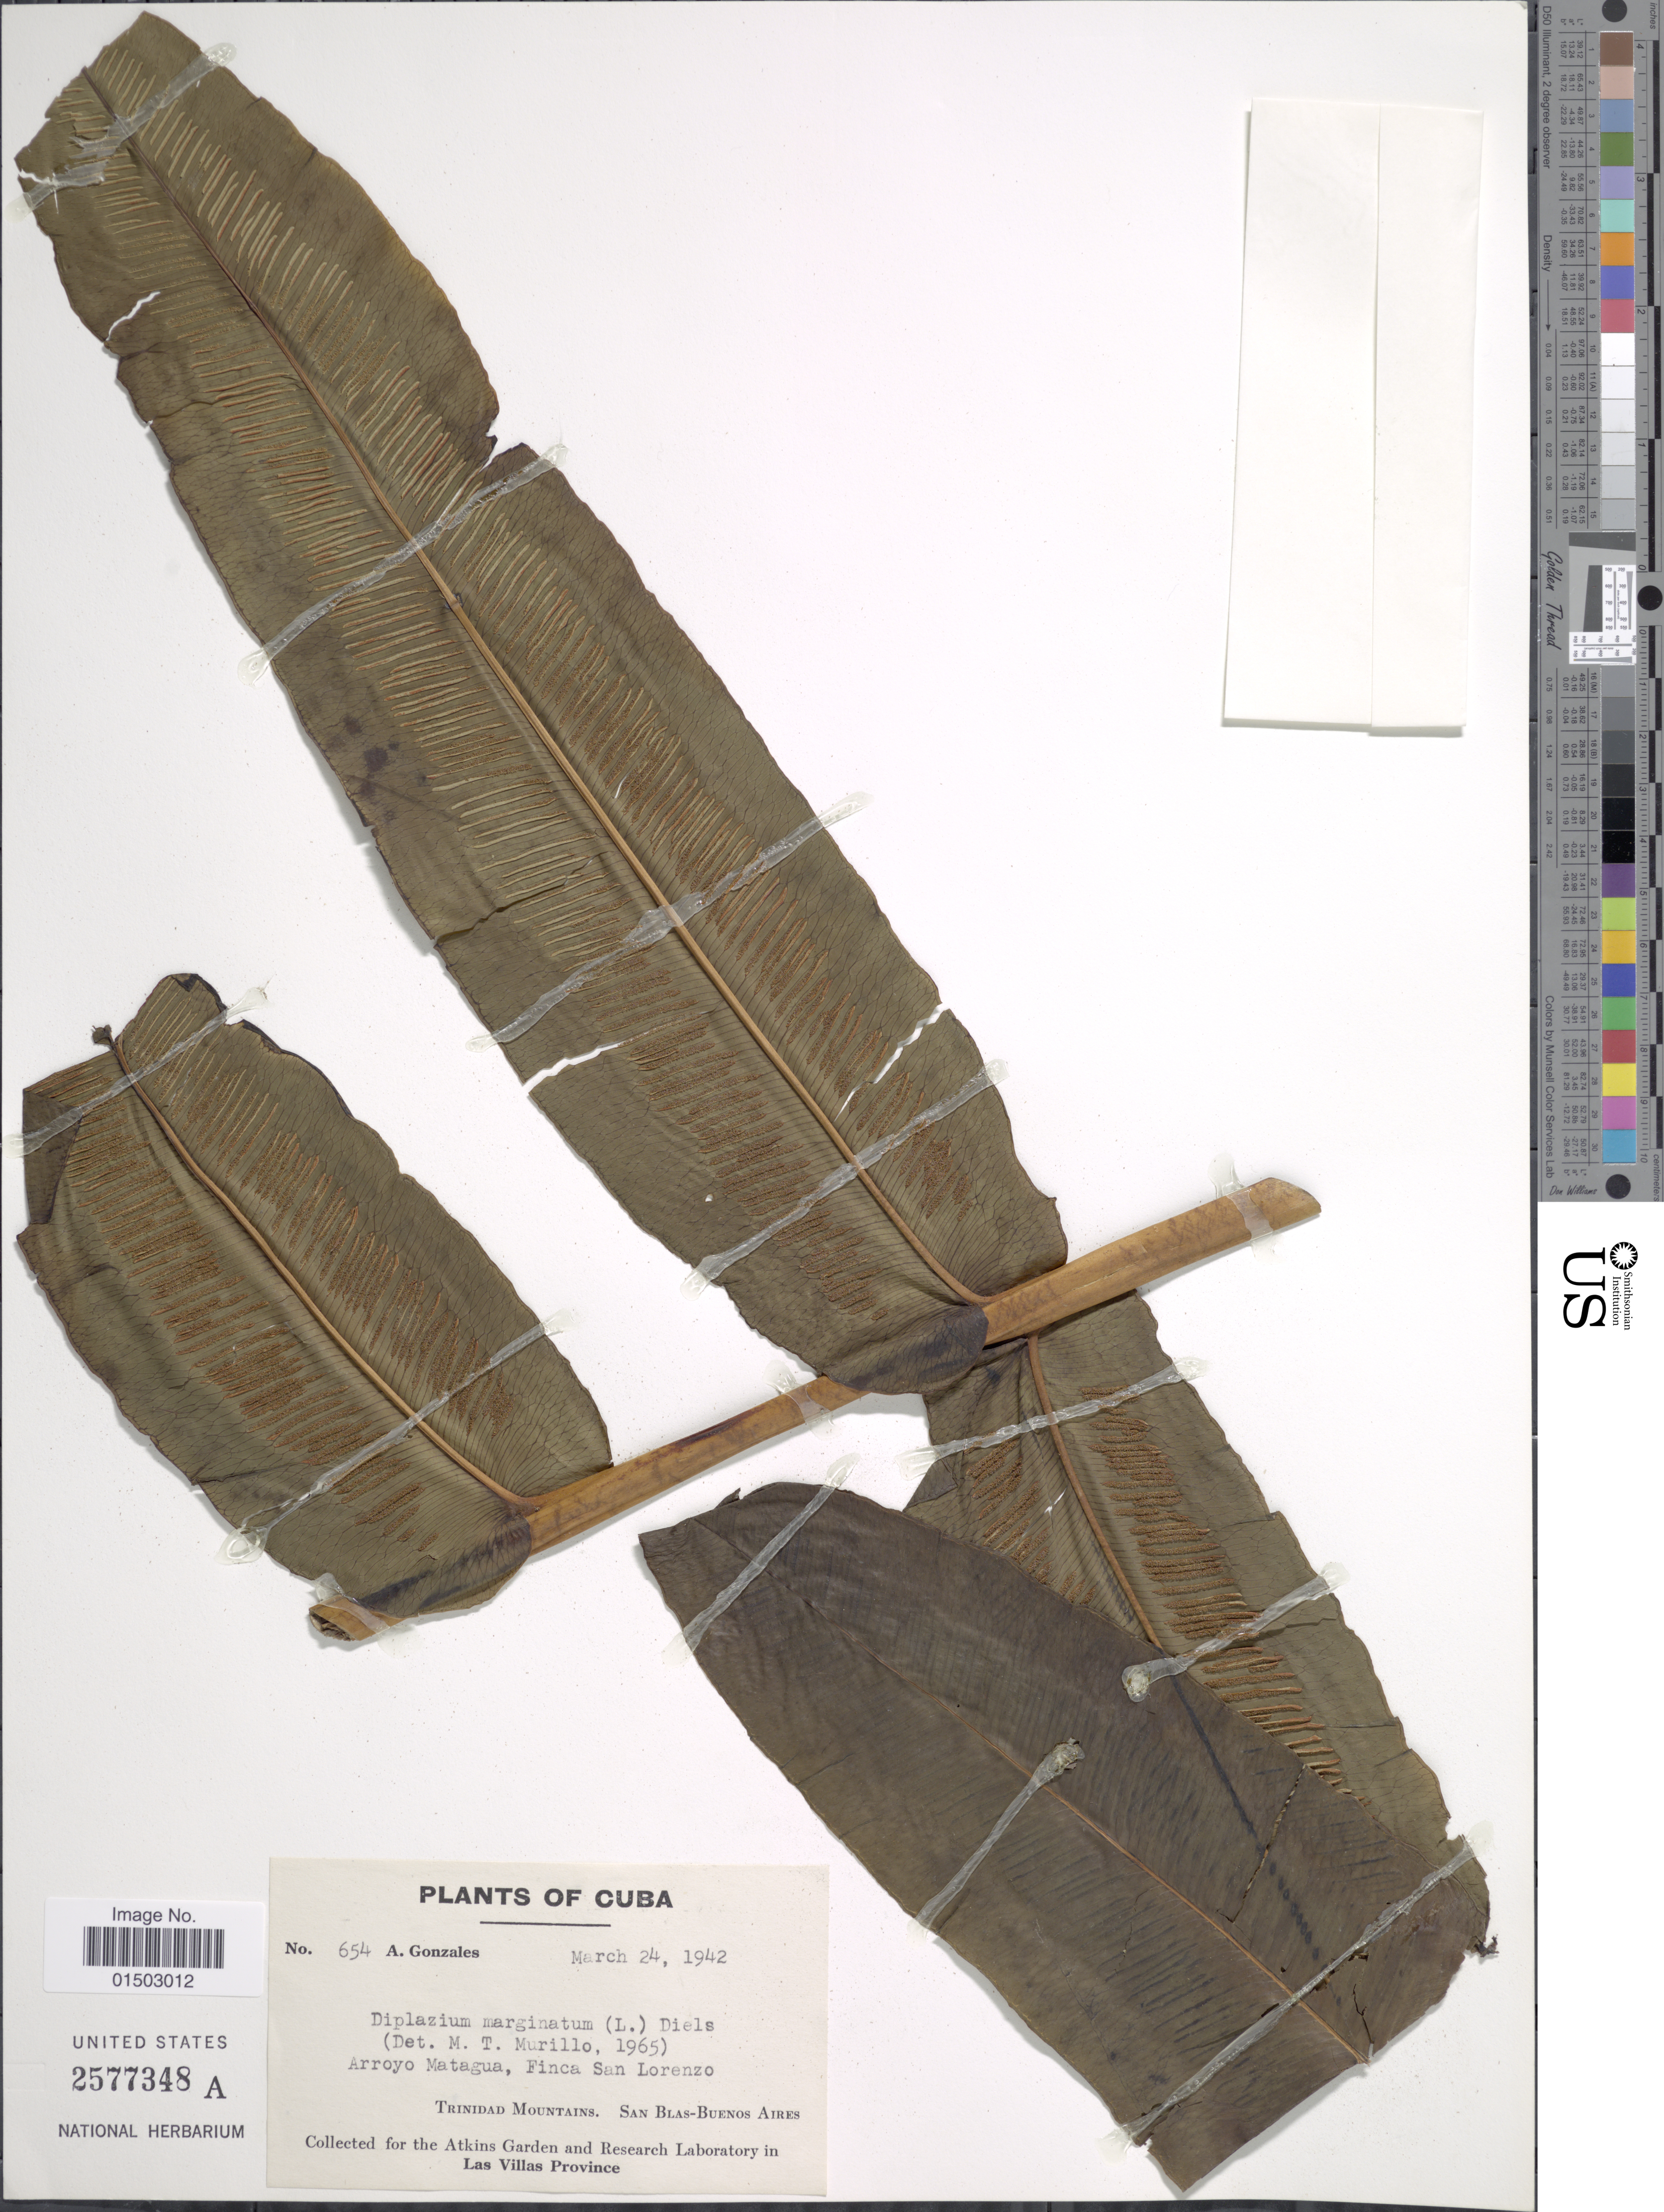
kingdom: Plantae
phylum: Tracheophyta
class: Polypodiopsida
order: Polypodiales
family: Hemidictyaceae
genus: Hemidictyum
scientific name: Hemidictyum marginatum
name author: (L.) C. Presl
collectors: A. Gonzáles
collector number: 654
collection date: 1942-03-24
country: Cuba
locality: Arroyo matagua, Finca San Lorenzo, Trinidad Mountains. San Blas- Buenos Aires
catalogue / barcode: US 2577348A